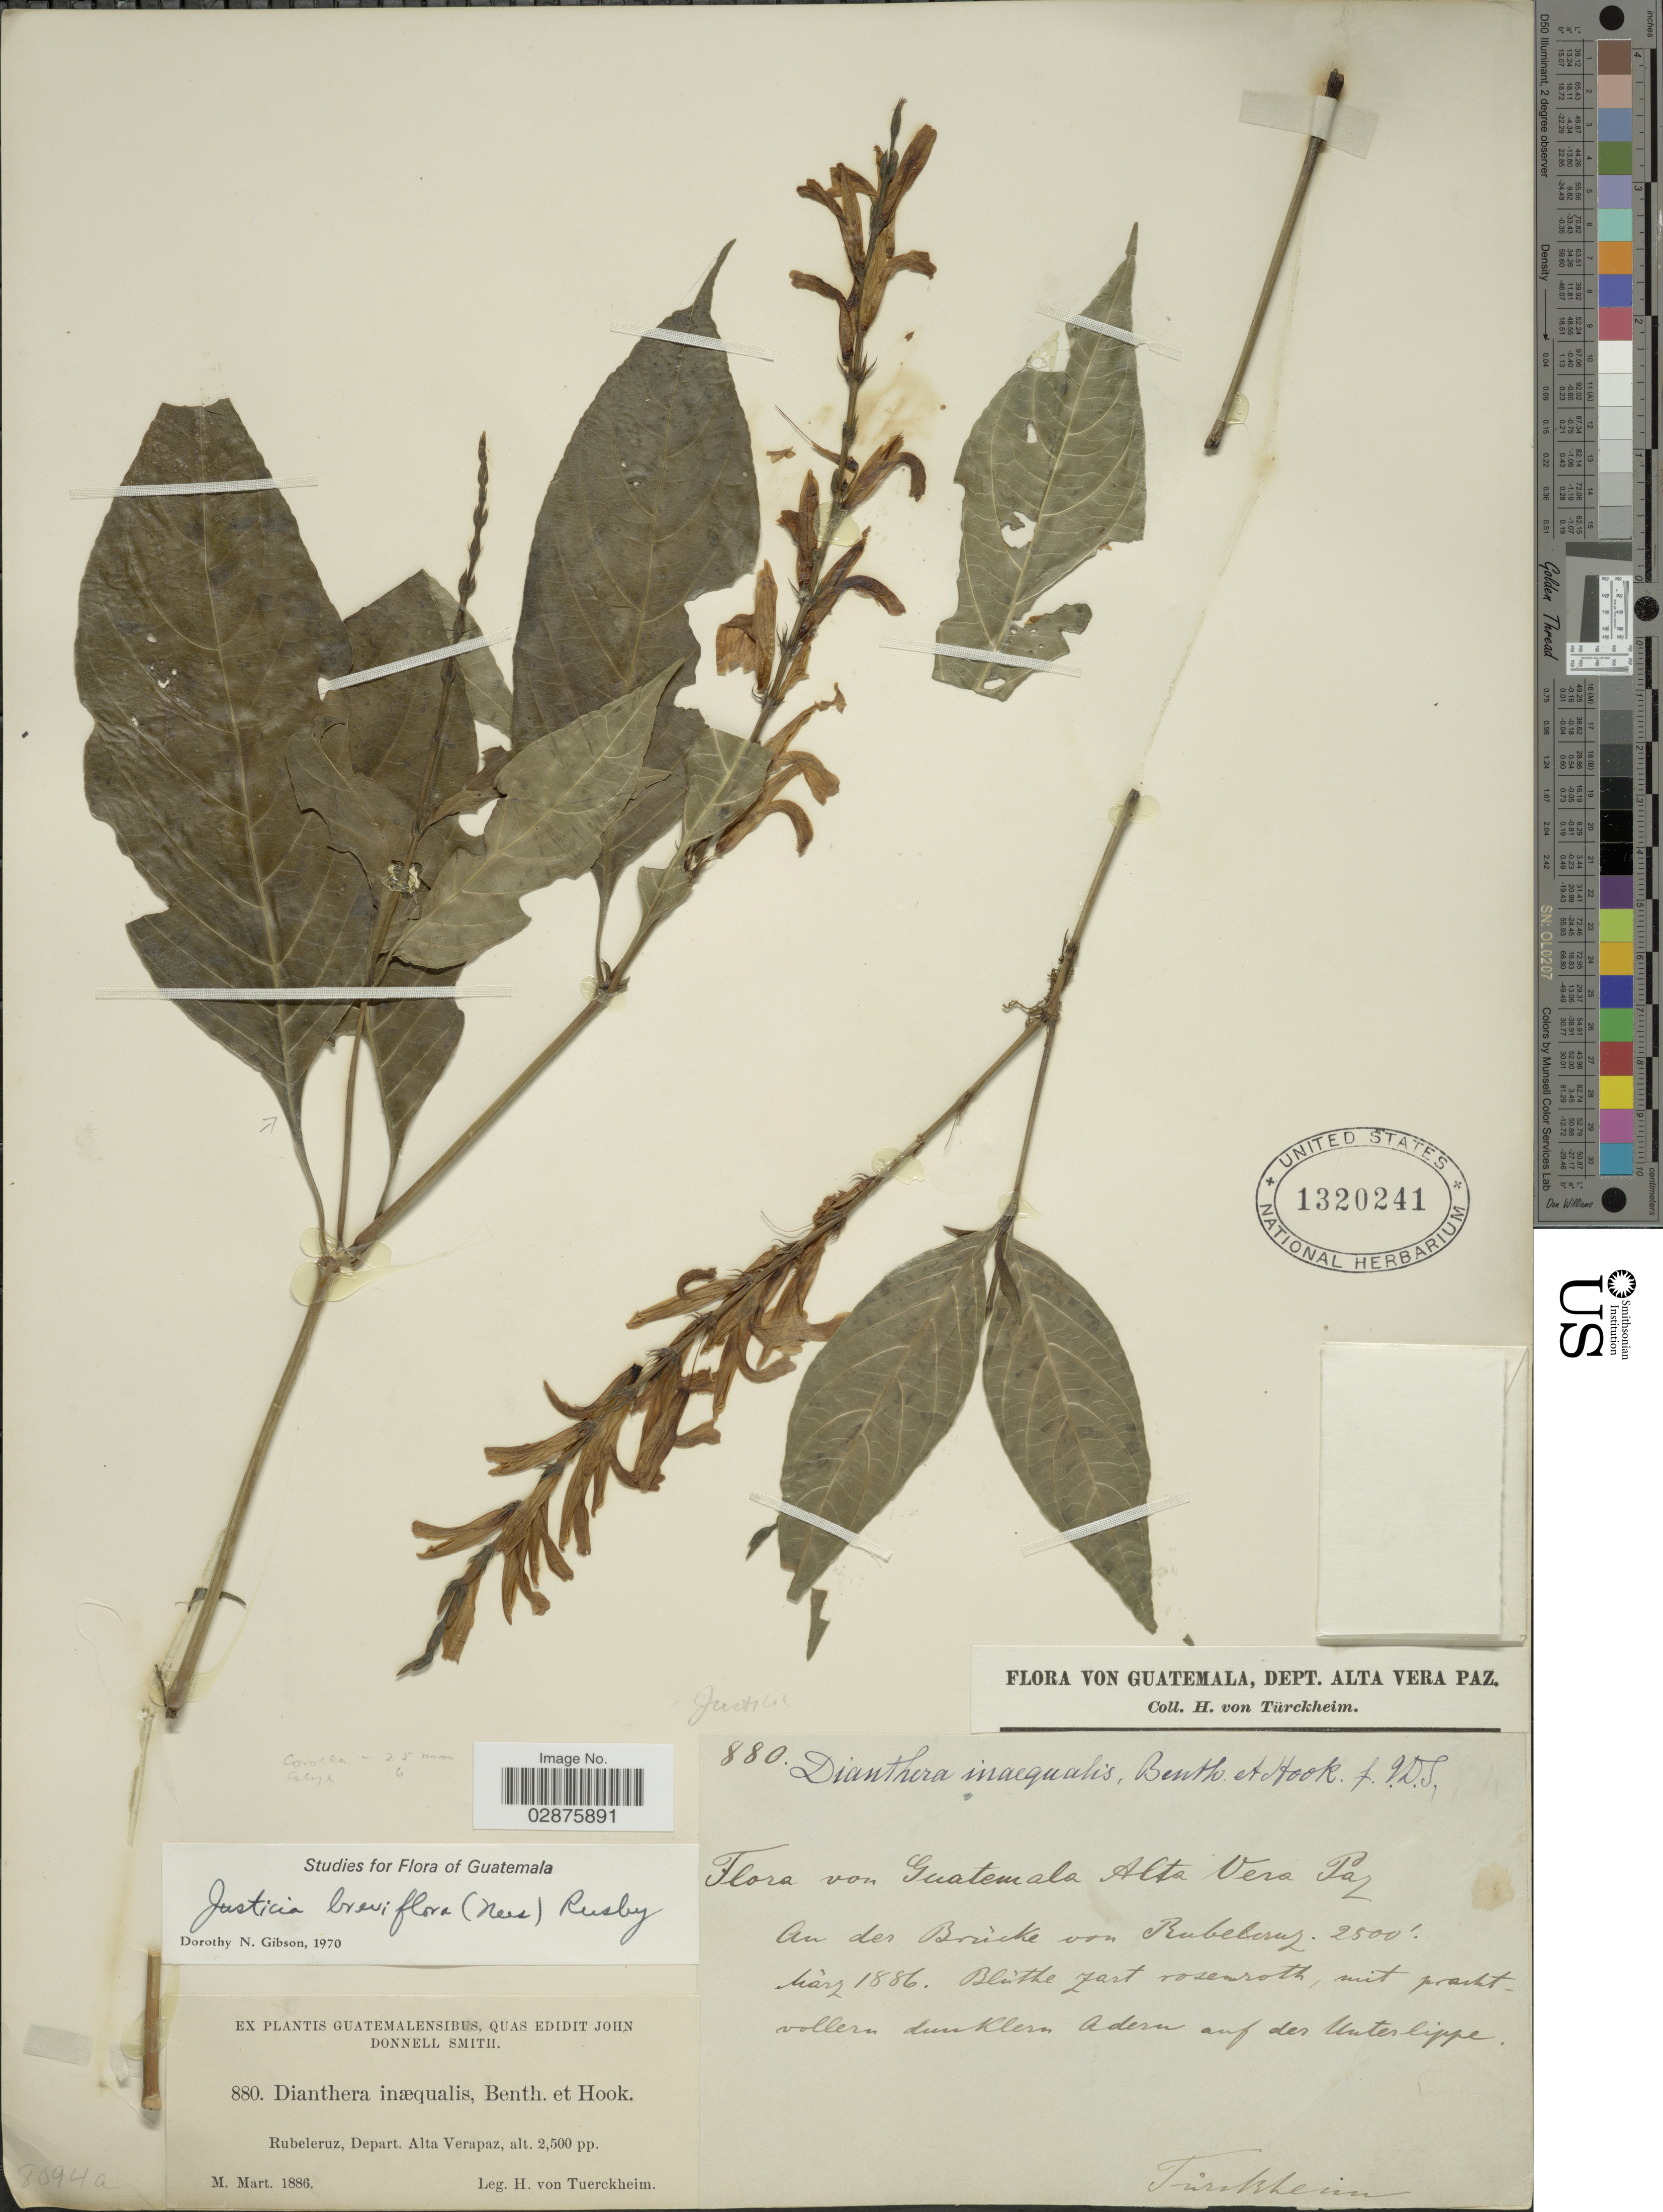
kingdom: Plantae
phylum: Tracheophyta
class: Magnoliopsida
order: Lamiales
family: Acanthaceae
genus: Justicia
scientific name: Justicia breviflora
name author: (Nees) Rusby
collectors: H. von Türckheim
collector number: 880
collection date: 1886-03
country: Guatemala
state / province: Alta Verapaz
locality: Dept. Alta Vera Paz, Au des Bricke von Rubeleruz.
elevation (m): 762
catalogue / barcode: US 1320241